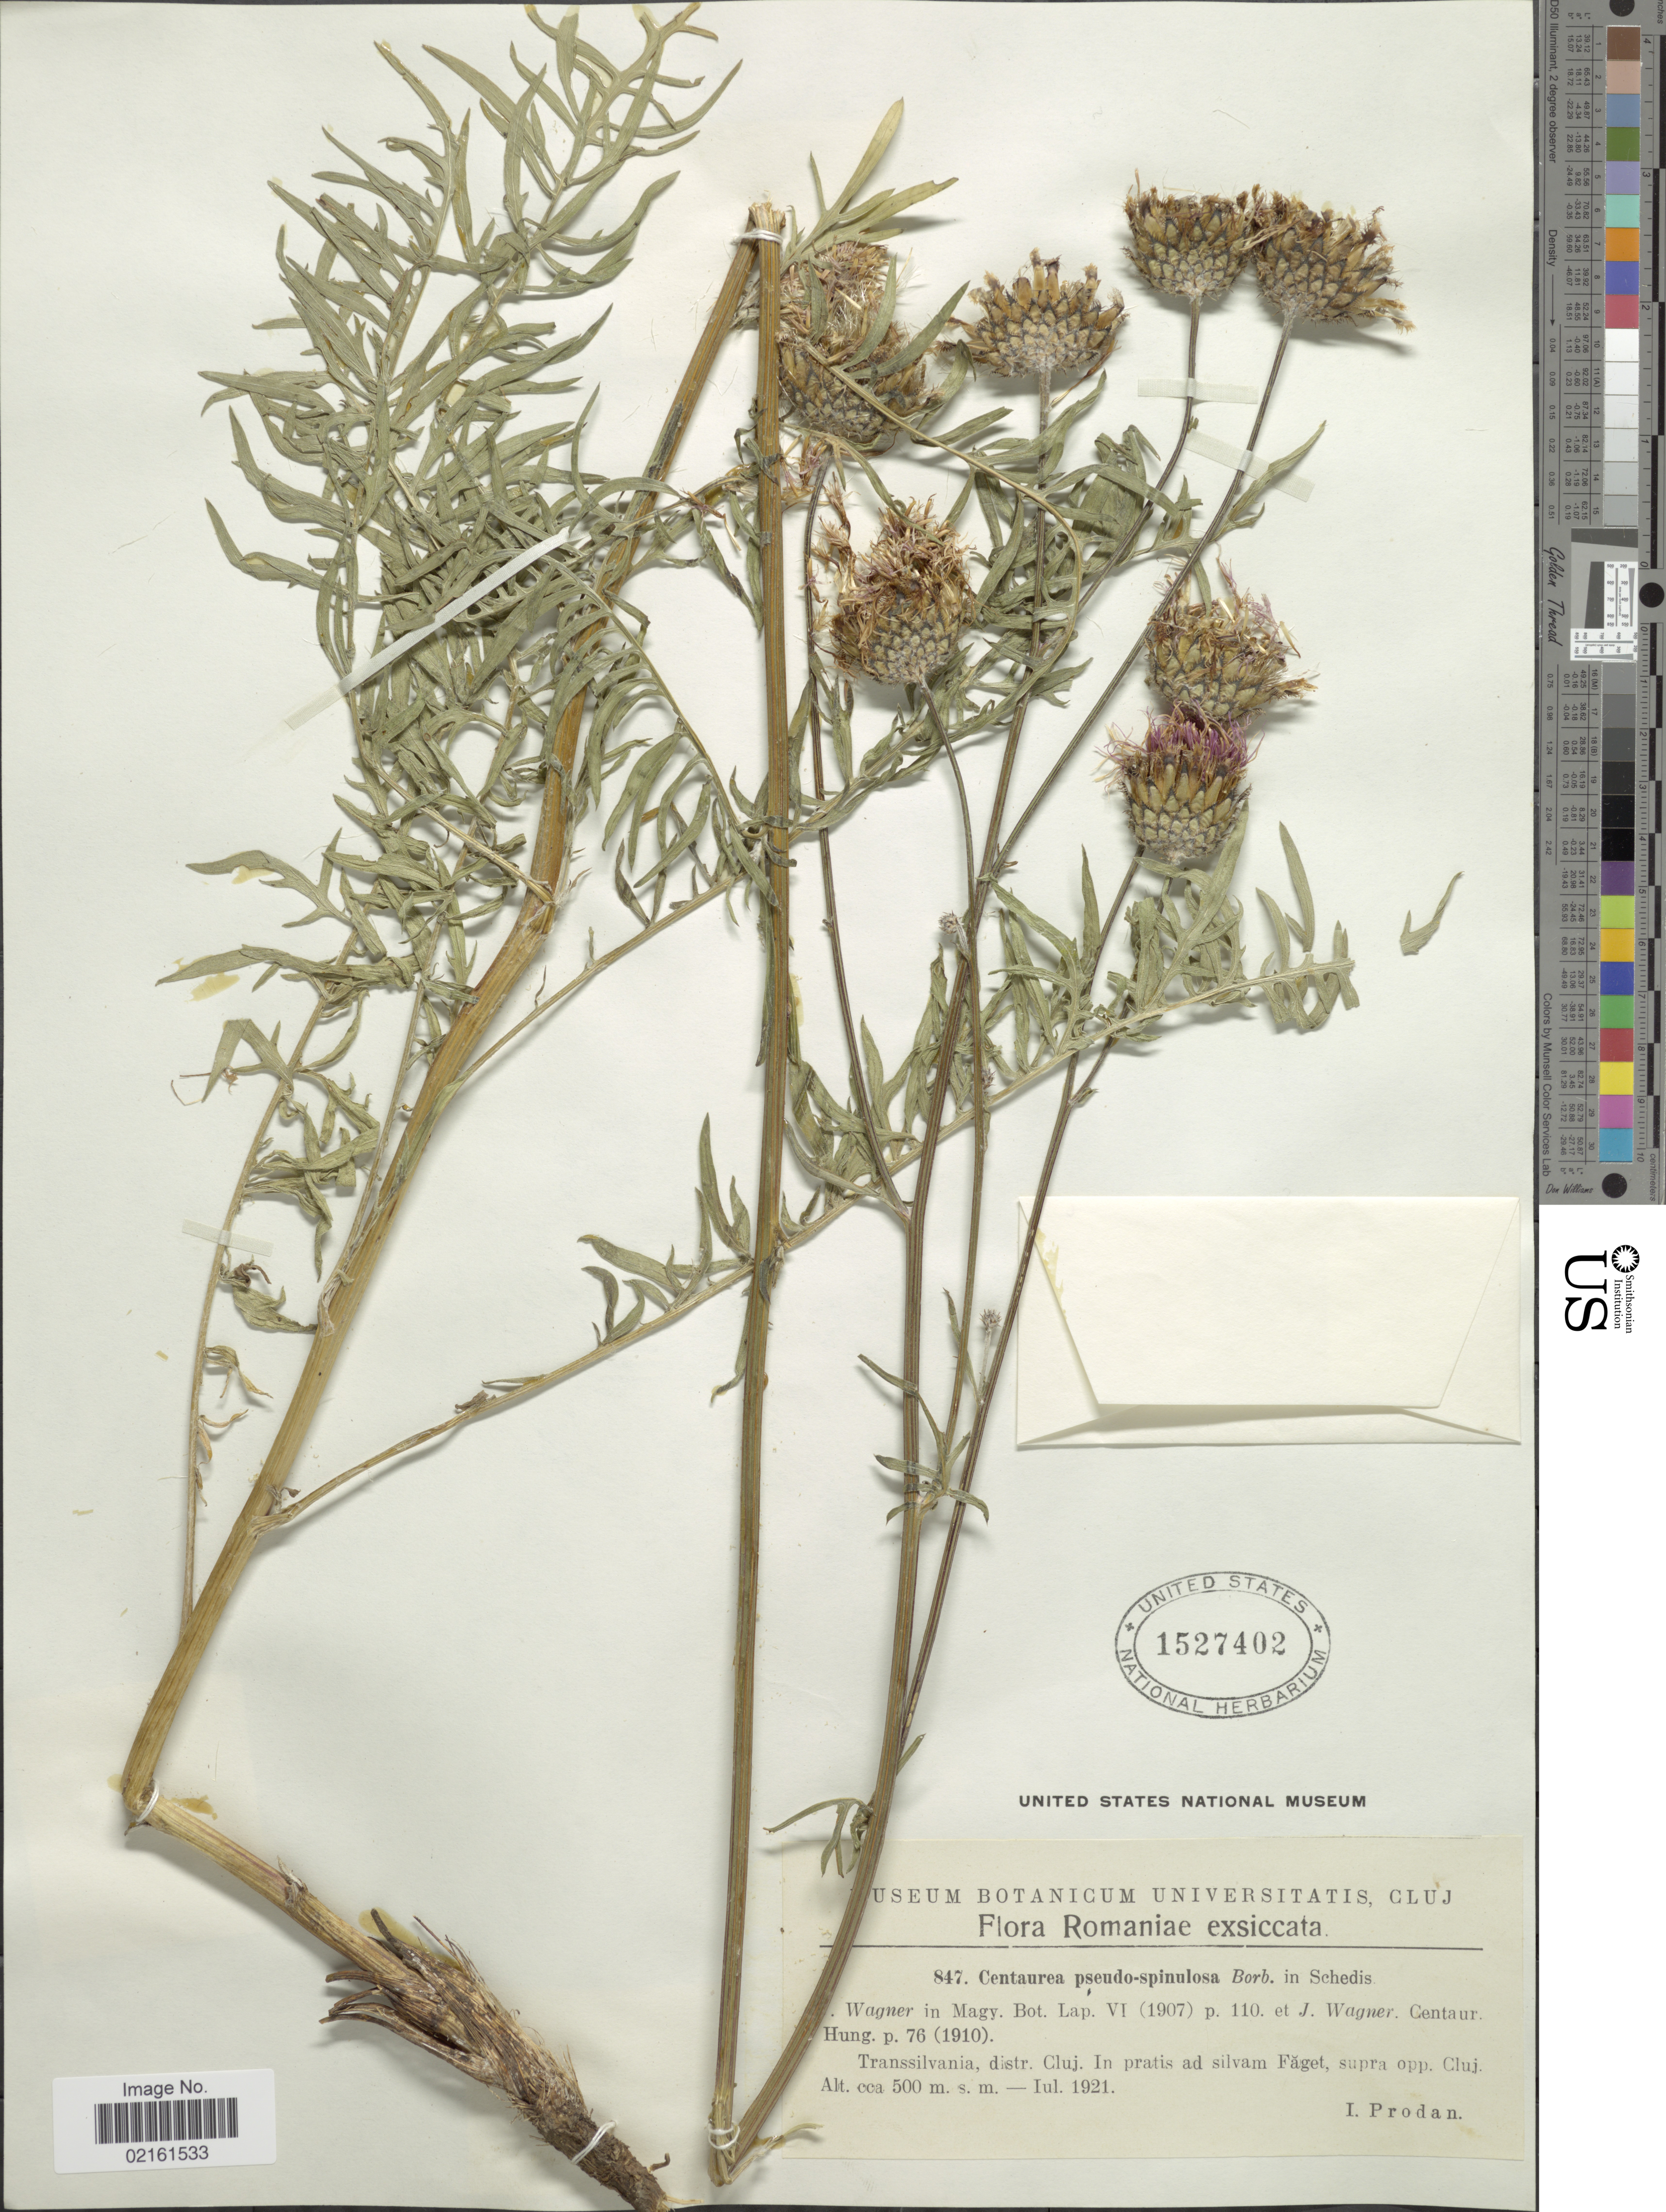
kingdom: Plantae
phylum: Tracheophyta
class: Magnoliopsida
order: Asterales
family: Asteraceae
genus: Centaurea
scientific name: Centaurea pseudospinulosa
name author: Borbás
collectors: I. Prodán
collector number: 847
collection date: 1921-07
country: Romania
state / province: Cluj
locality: Transsilvania, ad silvam Faget, supra opp. Cluj.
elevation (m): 500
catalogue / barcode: US 1527402